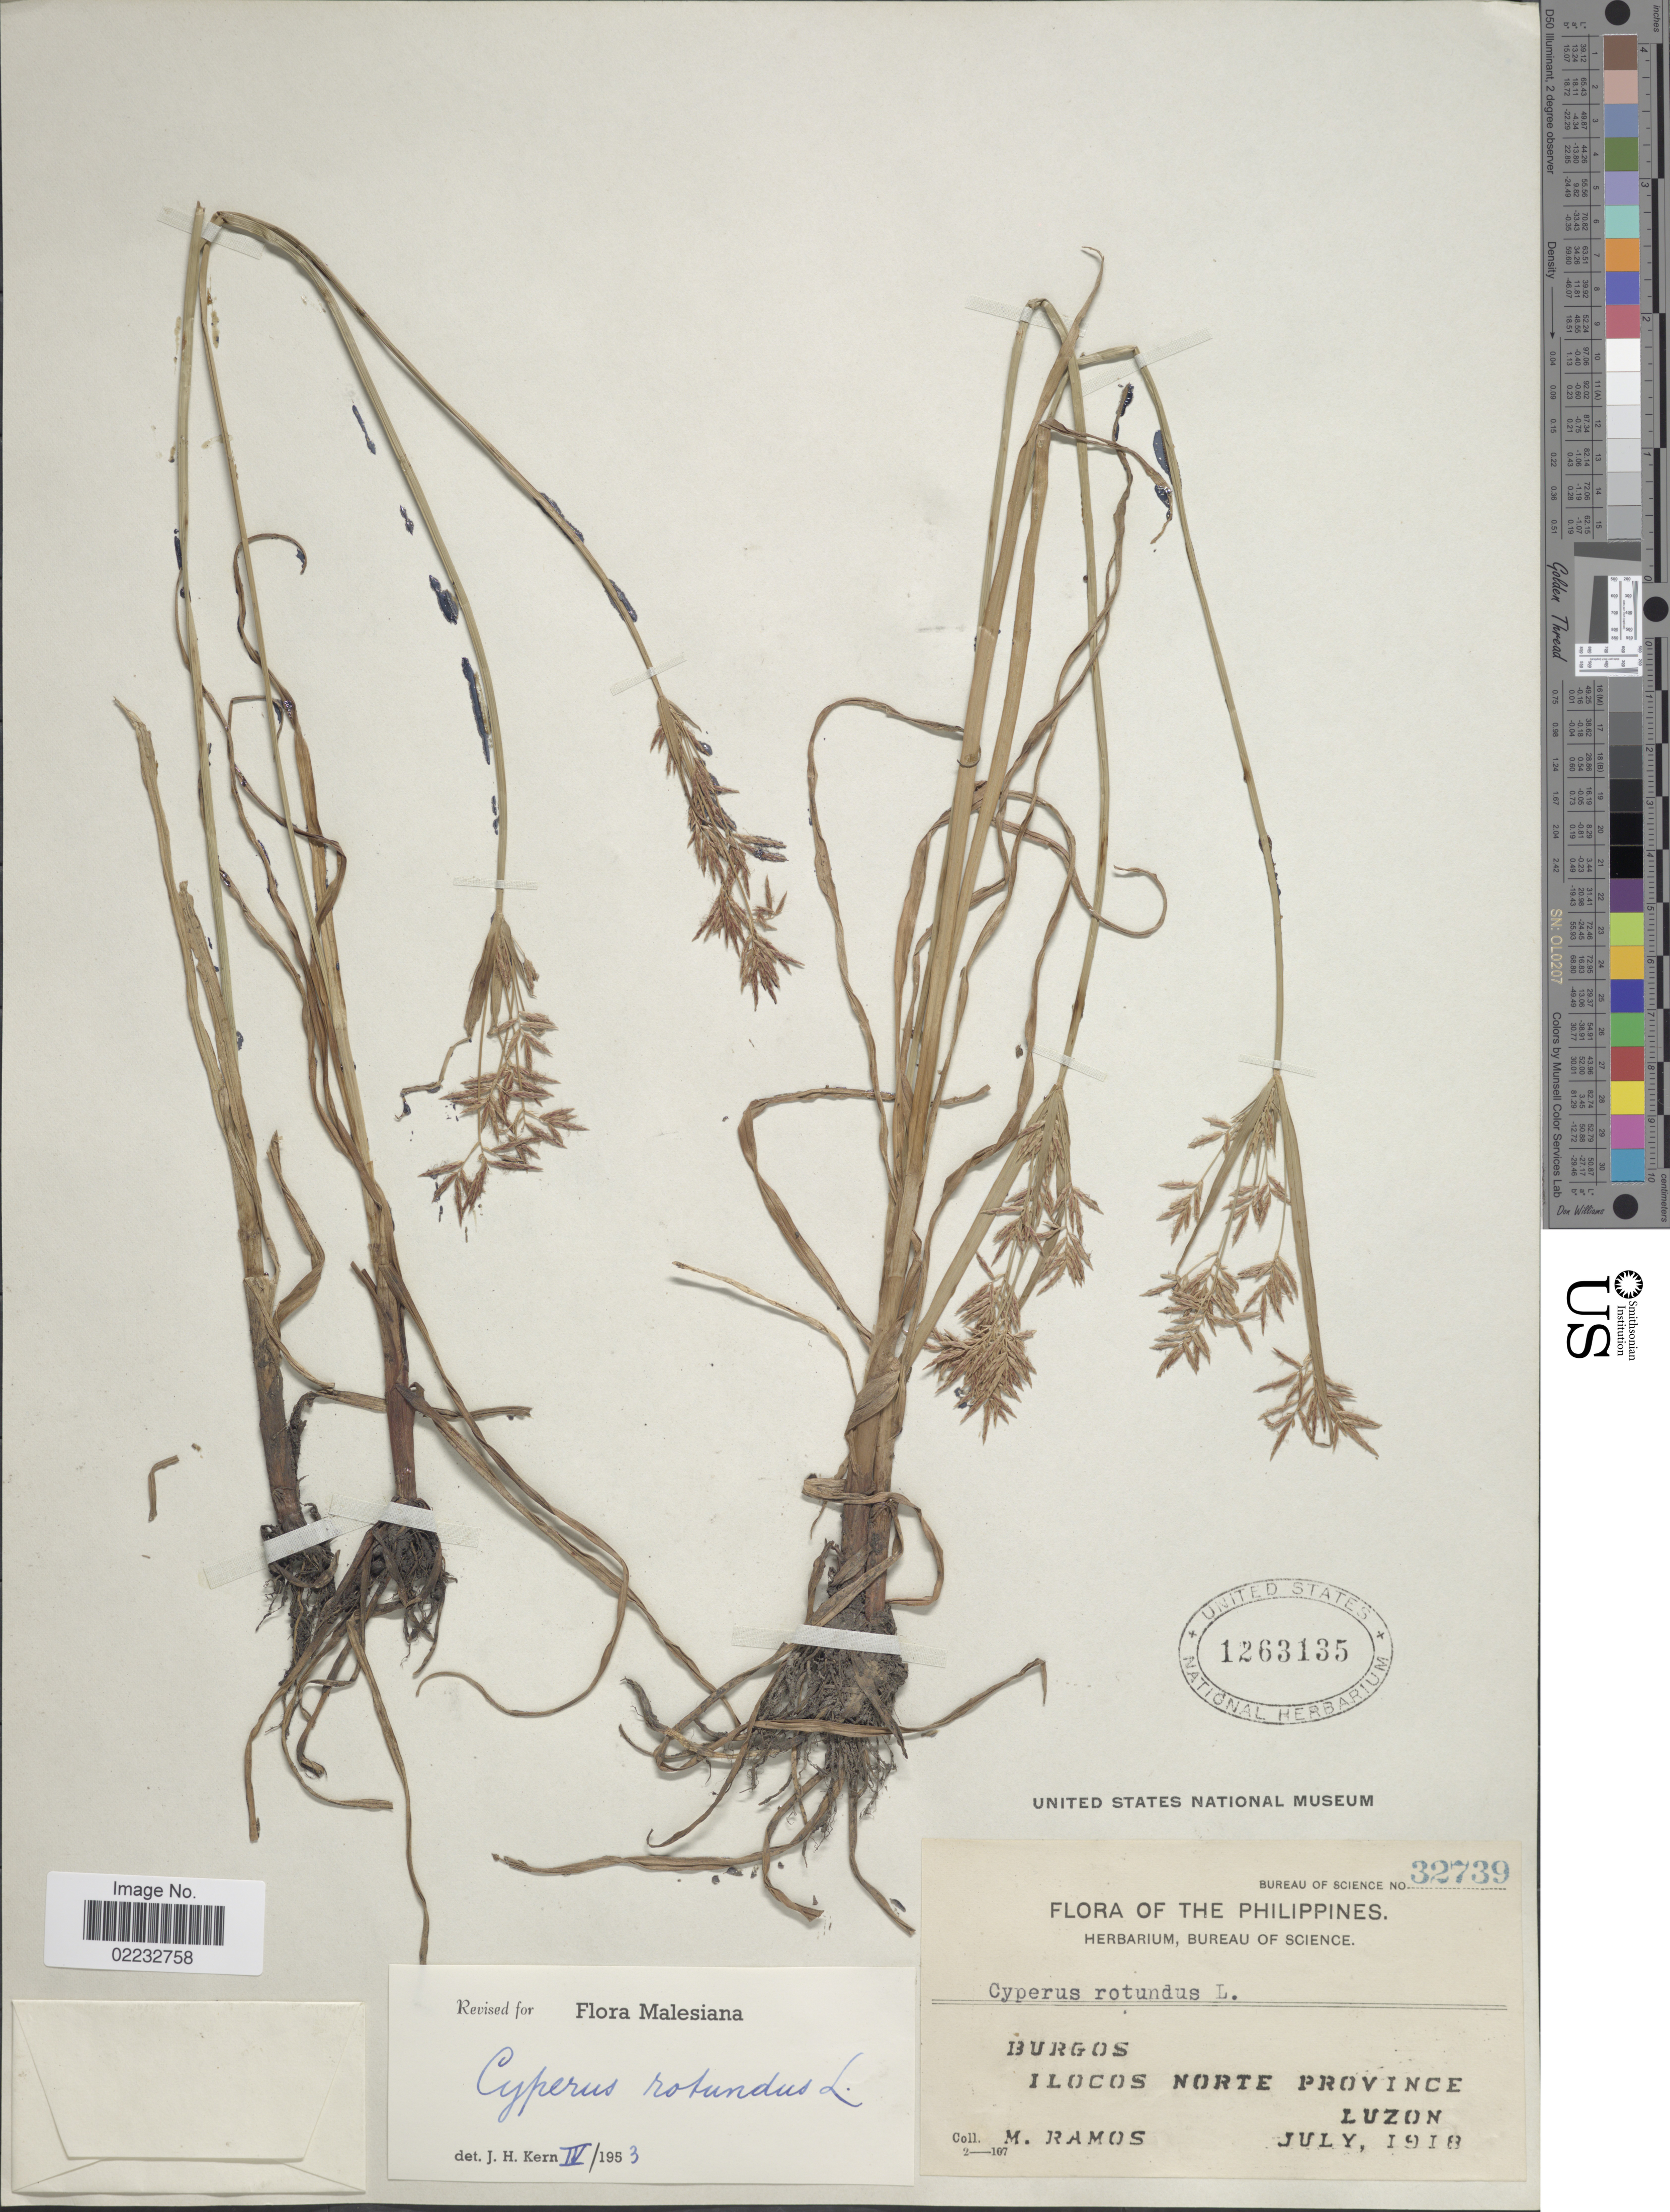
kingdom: Plantae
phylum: Tracheophyta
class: Liliopsida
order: Poales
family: Cyperaceae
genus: Cyperus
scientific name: Cyperus rotundus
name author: L.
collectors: M. Ramos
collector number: Bureau of Science 32739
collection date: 1918-07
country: Philippines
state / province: Ilocos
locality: Burgos. Ilocos Norte Province. Luzon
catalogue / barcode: US 1263135